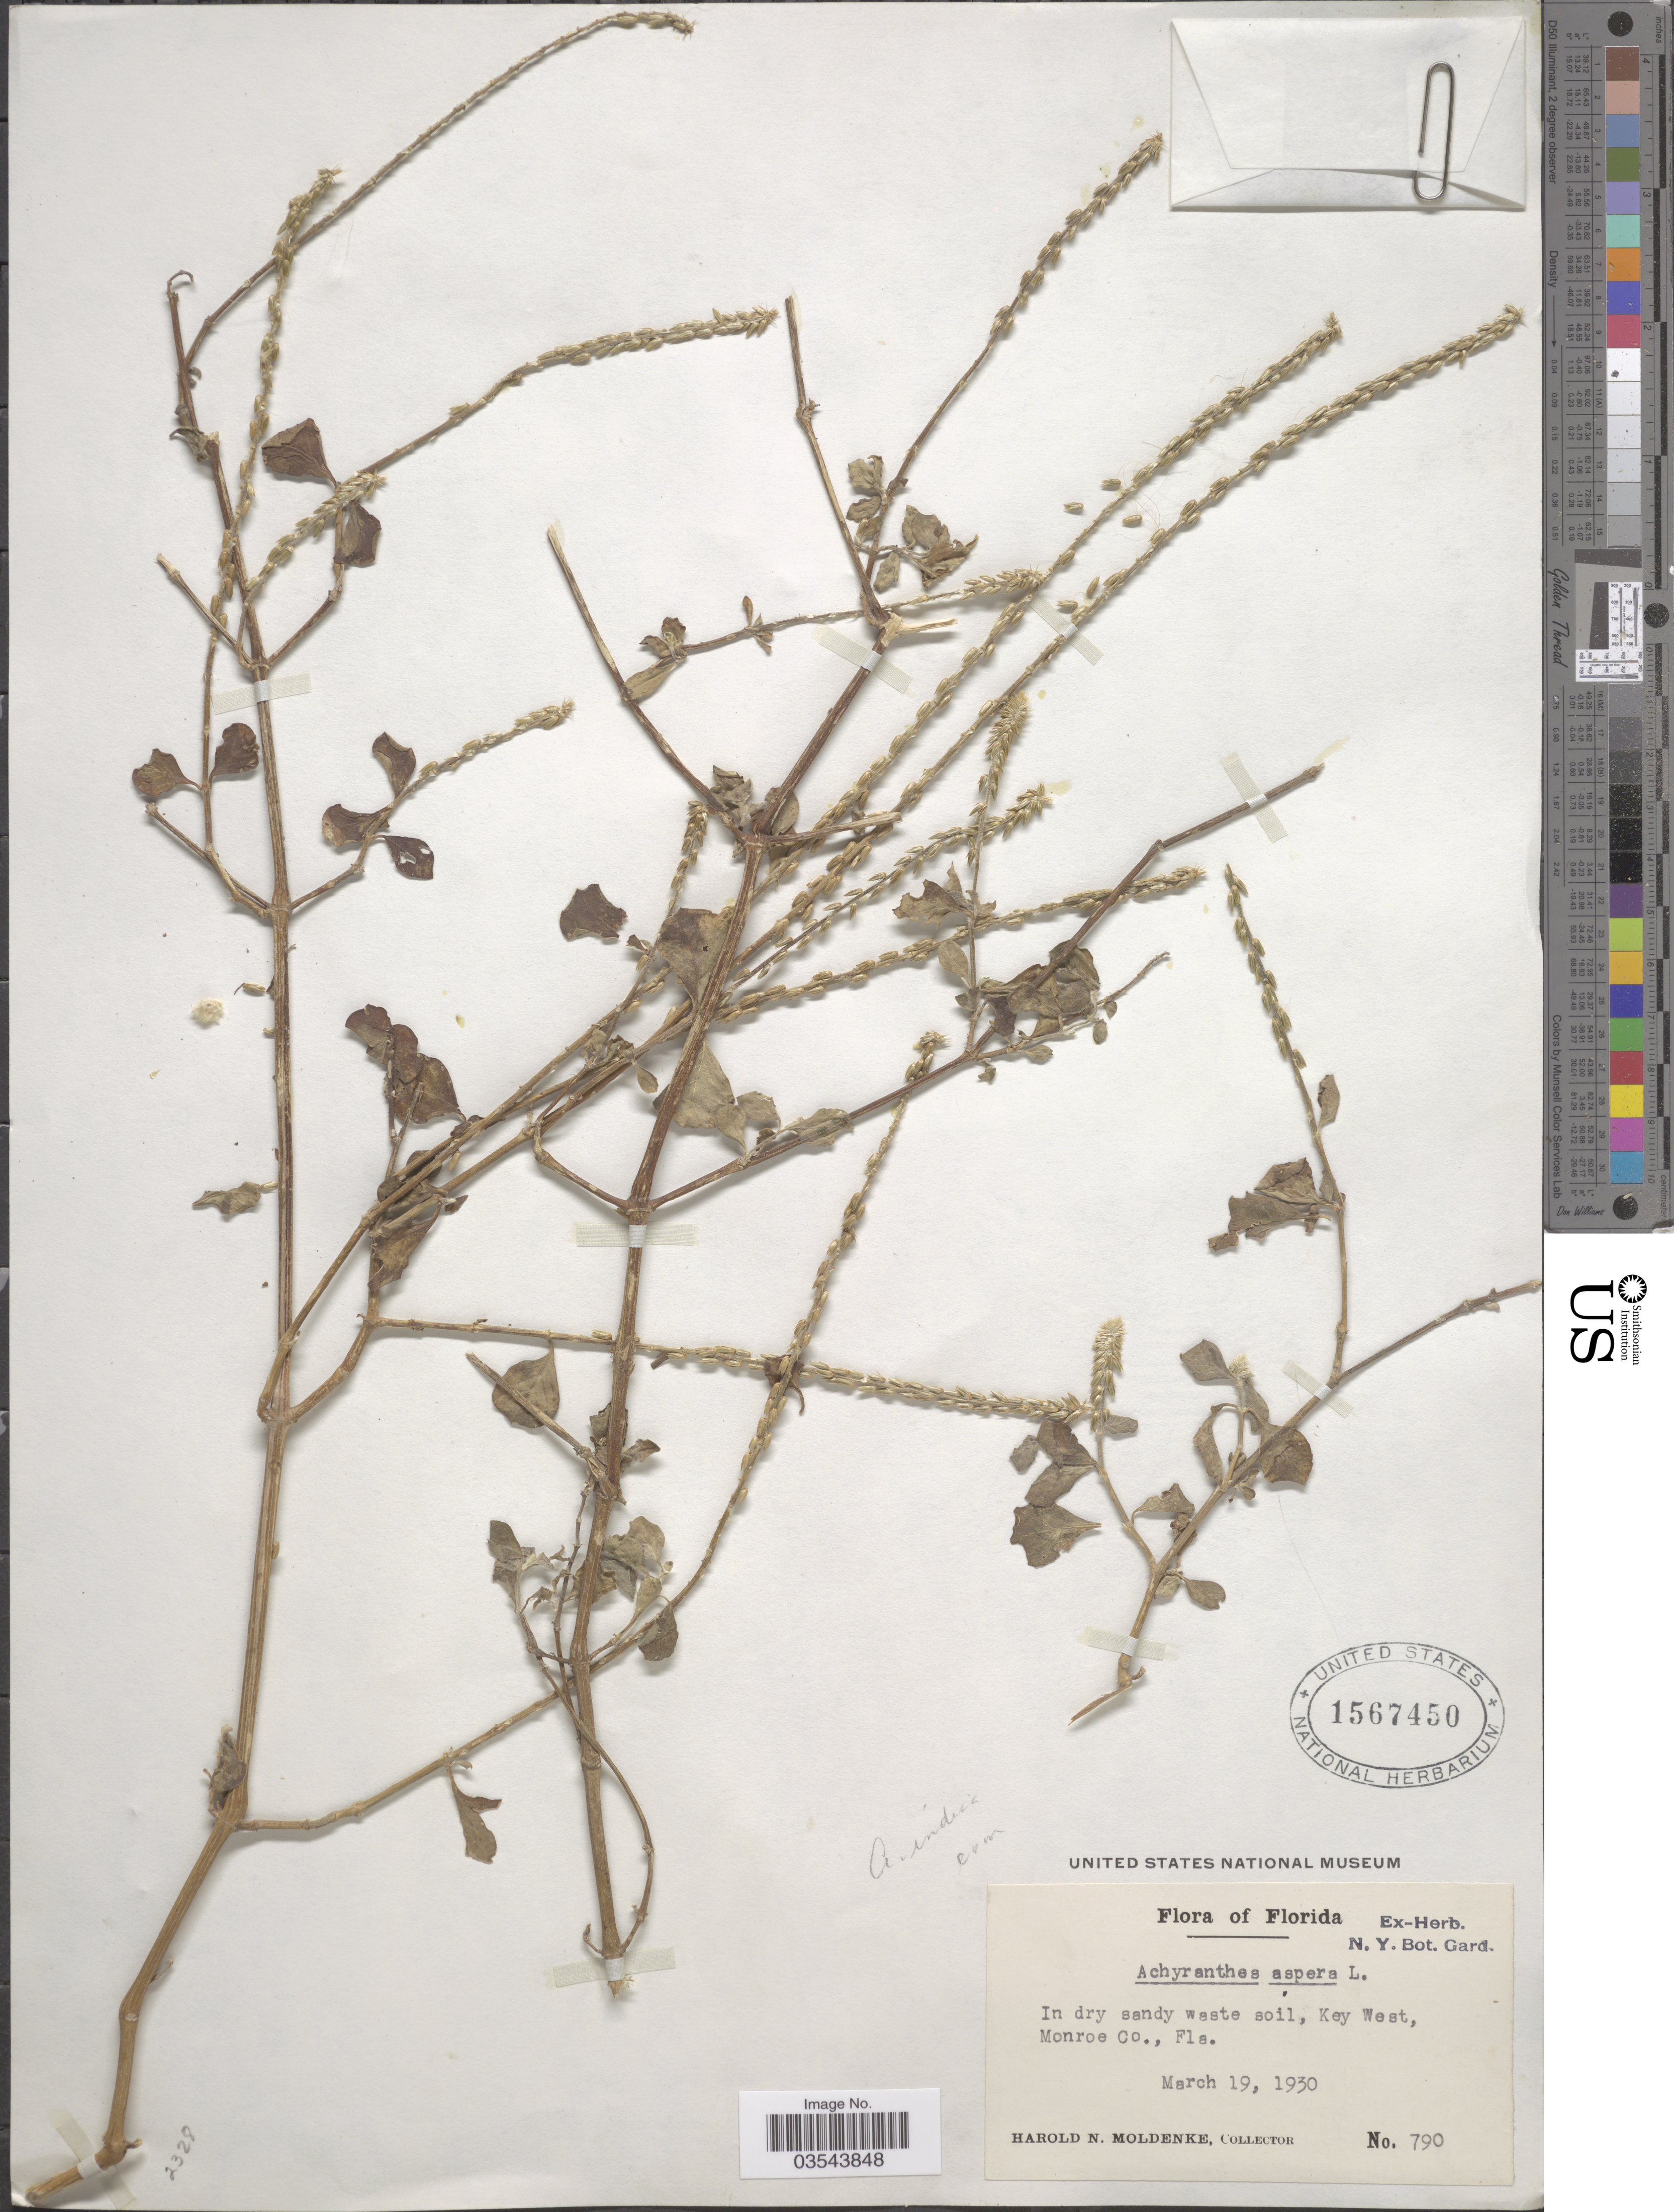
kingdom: Plantae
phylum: Tracheophyta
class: Magnoliopsida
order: Caryophyllales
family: Amaranthaceae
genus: Achyranthes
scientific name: Achyranthes aspera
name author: L.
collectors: H. N. Moldenke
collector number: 790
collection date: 1930-03-19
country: United States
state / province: Florida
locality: In dry sandy waste soil, Key West, Monroe Co.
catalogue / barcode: US 1567450